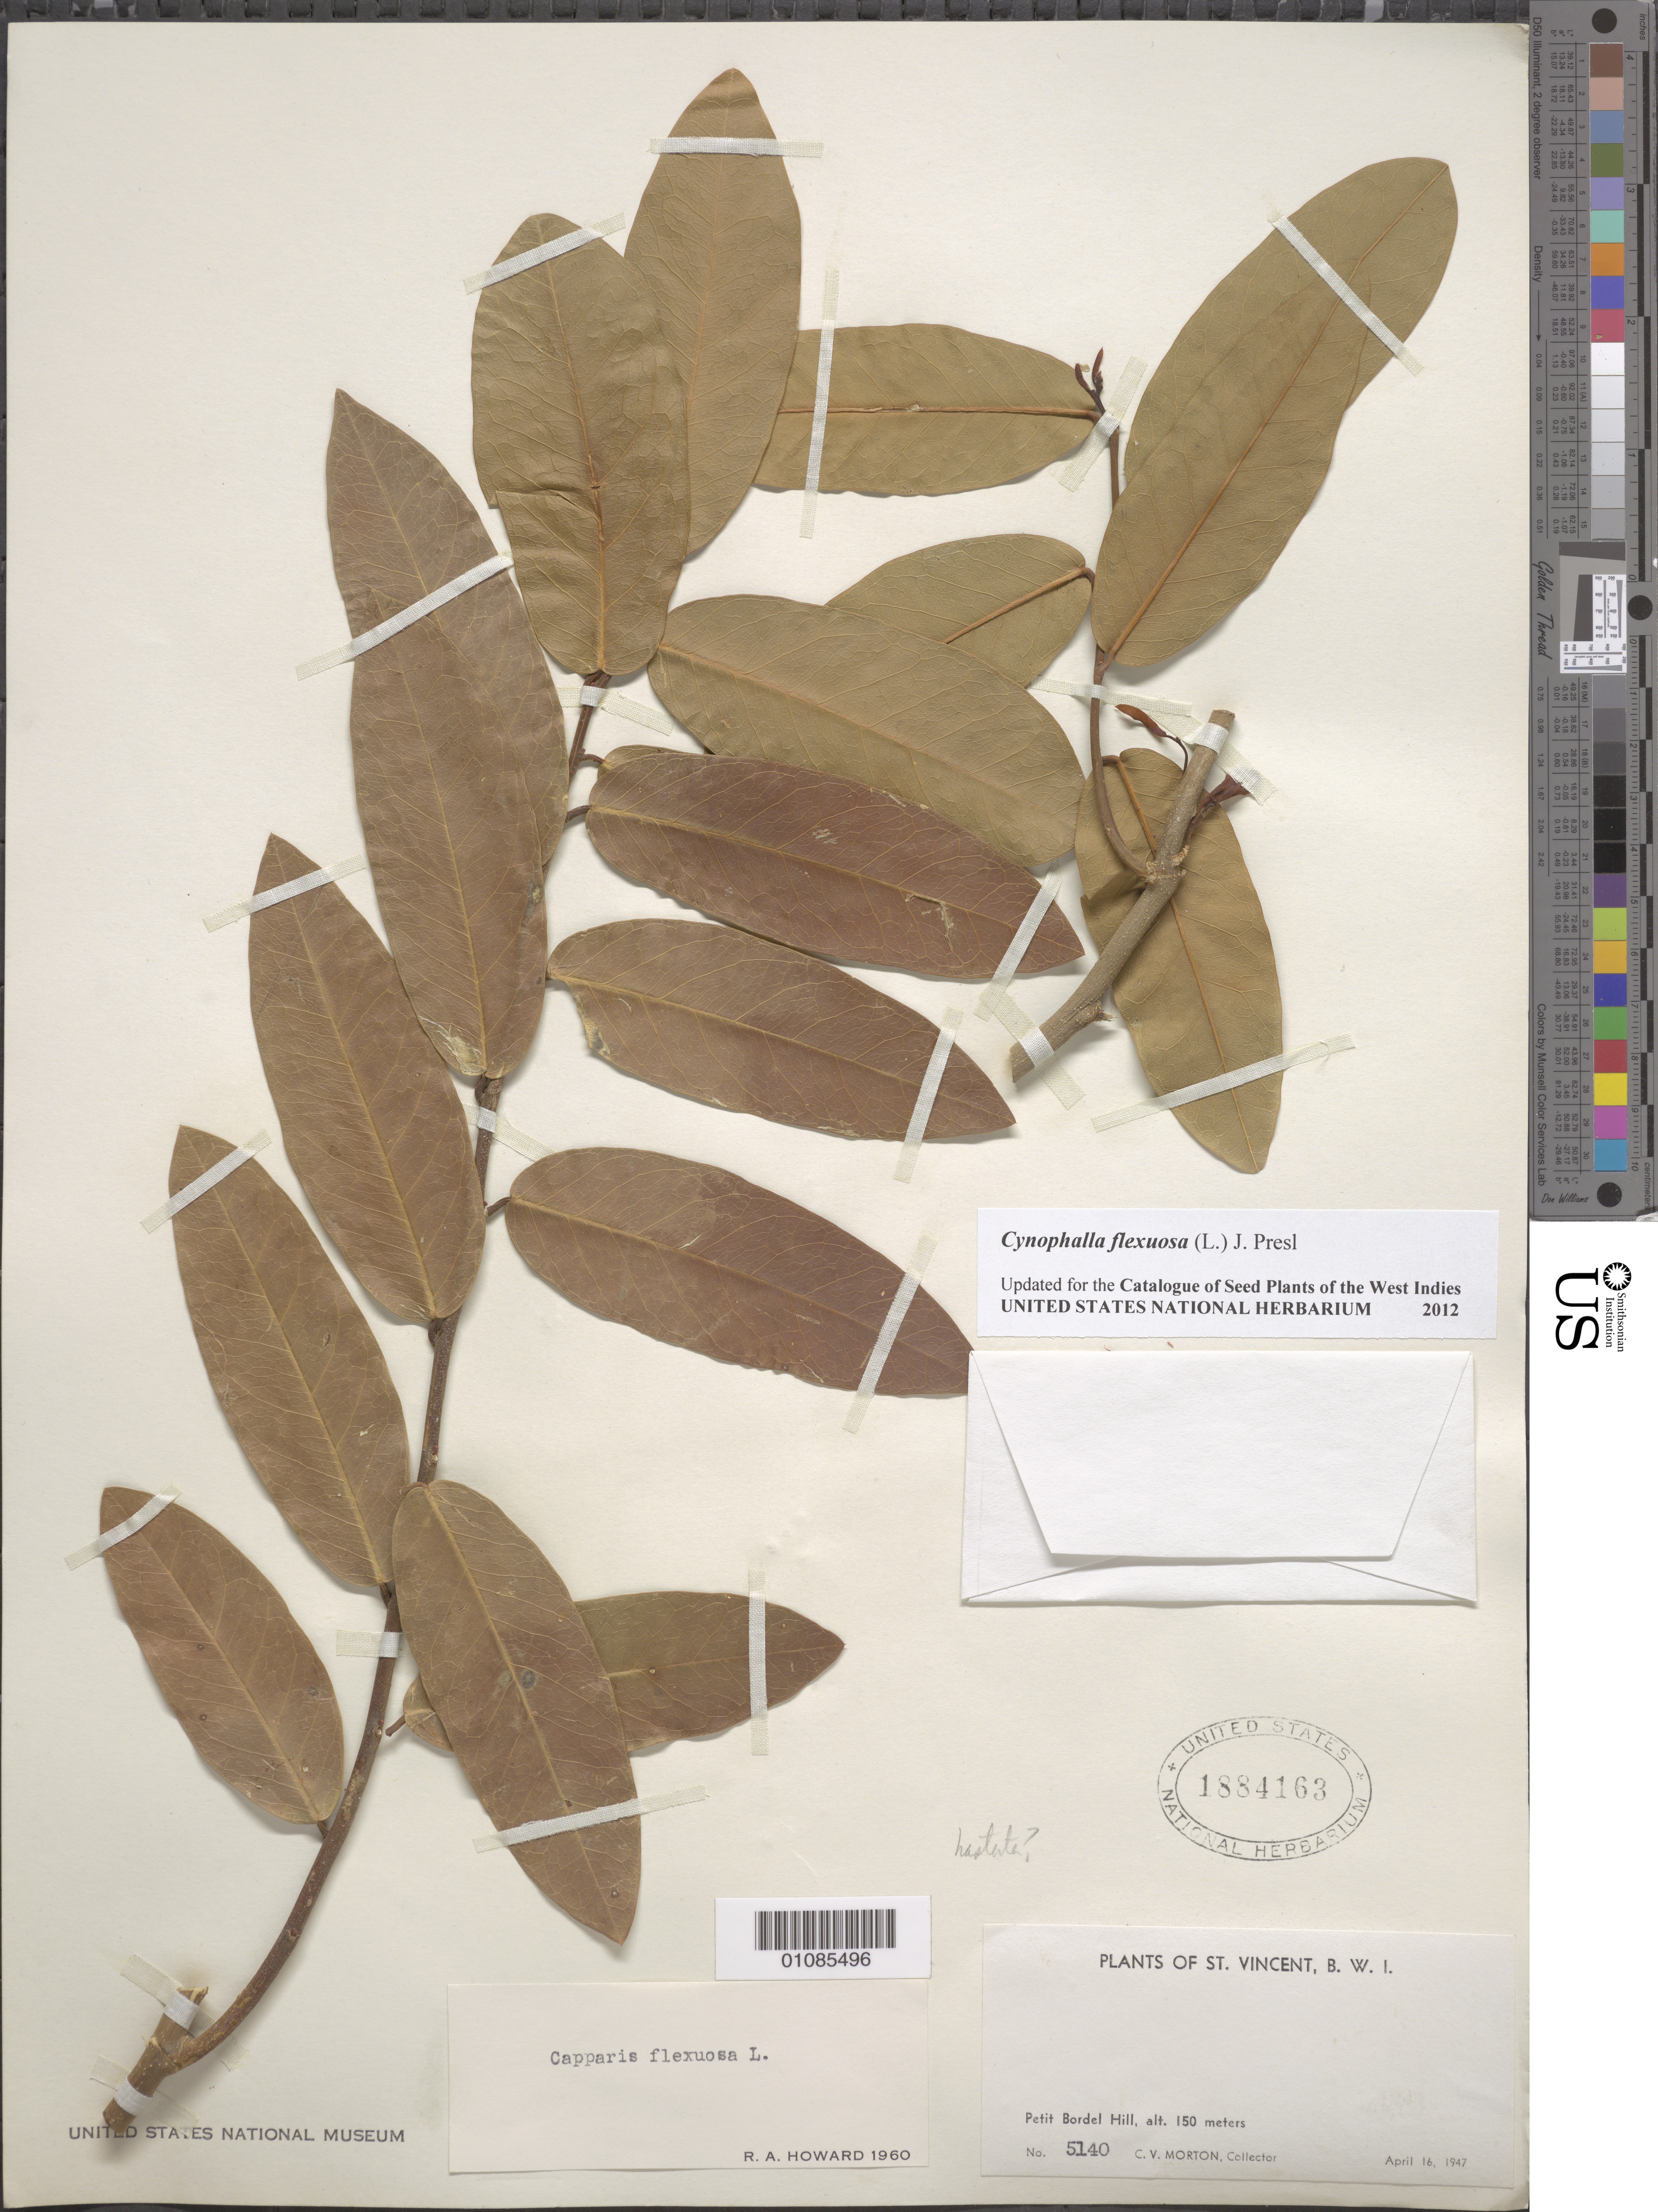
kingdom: Plantae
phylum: Tracheophyta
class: Magnoliopsida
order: Brassicales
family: Capparaceae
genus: Cynophalla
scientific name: Cynophalla flexuosa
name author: (L.) J. Presl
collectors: C. V. Morton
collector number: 5140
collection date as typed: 16 Apr 1947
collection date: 1947-04-16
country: St. Vincent - Grenadines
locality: Petit Bordel Hill.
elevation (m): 150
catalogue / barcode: US 1884163